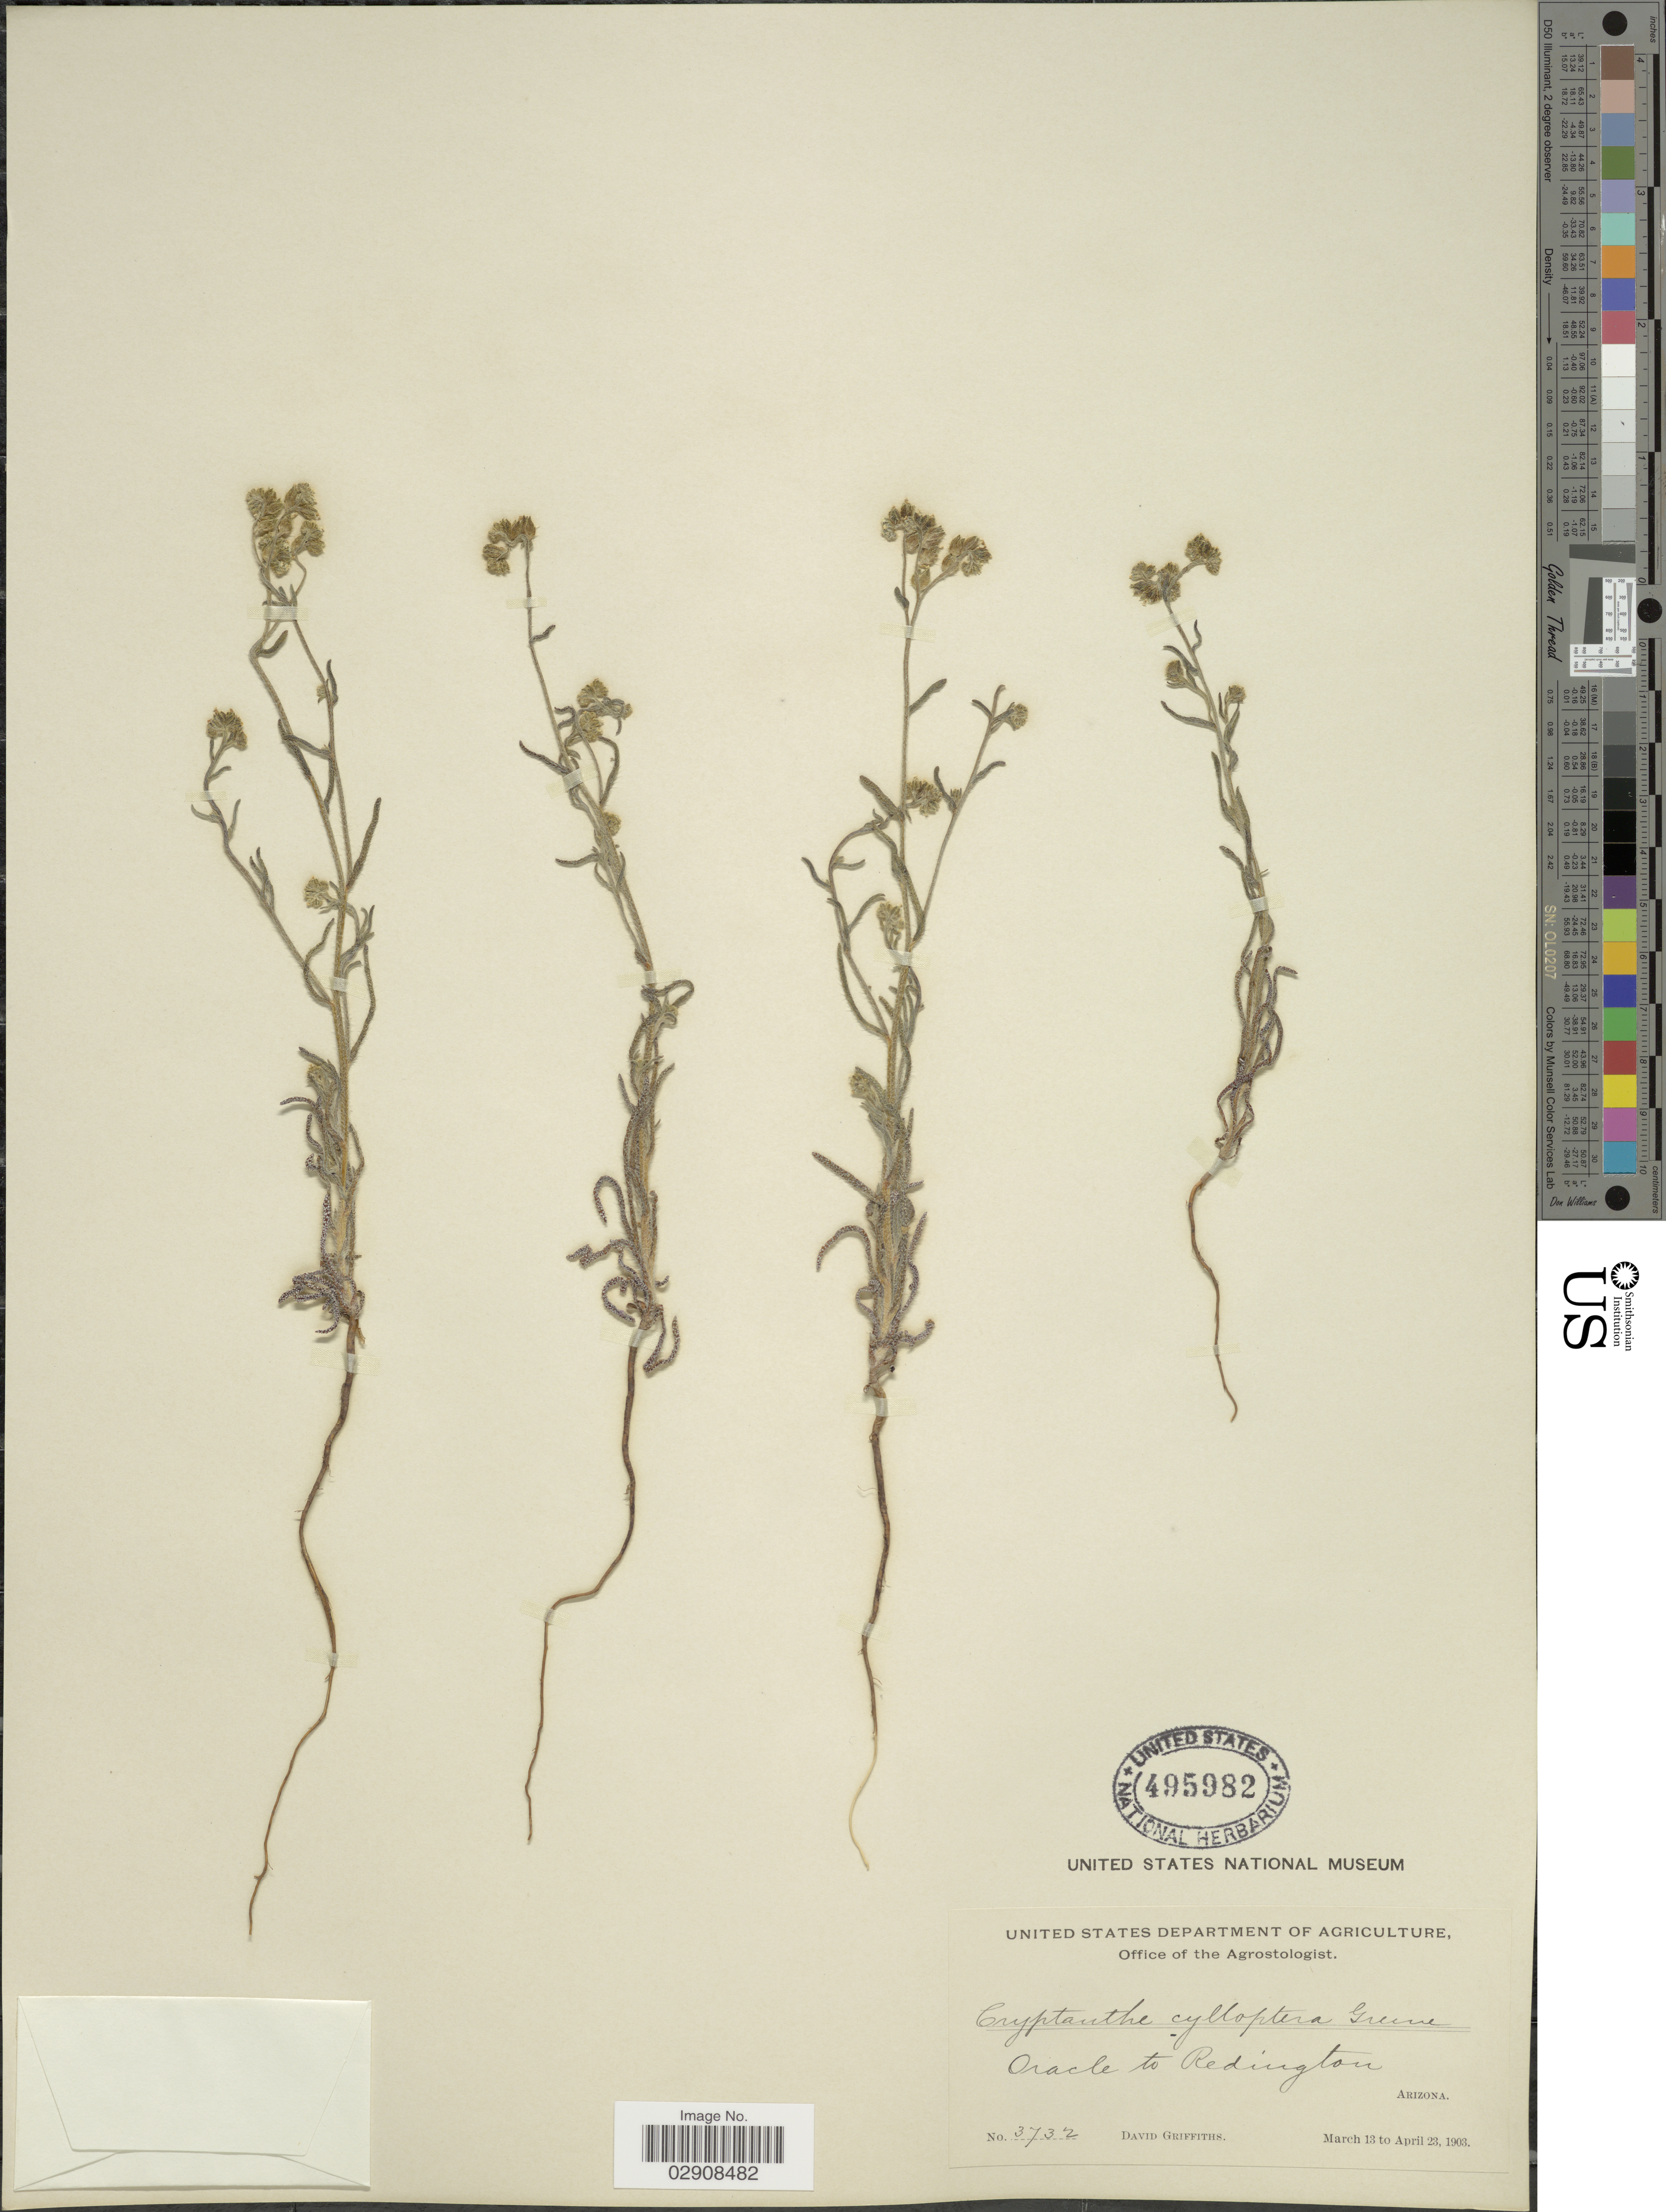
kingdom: Plantae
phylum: Tracheophyta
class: Magnoliopsida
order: Boraginales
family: Boraginaceae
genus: Cryptantha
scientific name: Cryptantha pterocarya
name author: (Torr.) Greene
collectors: D. Griffiths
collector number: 3732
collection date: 1903-03-13/1903-04-23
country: United States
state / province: Arizona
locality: Oracle to Redington.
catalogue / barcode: US 495982